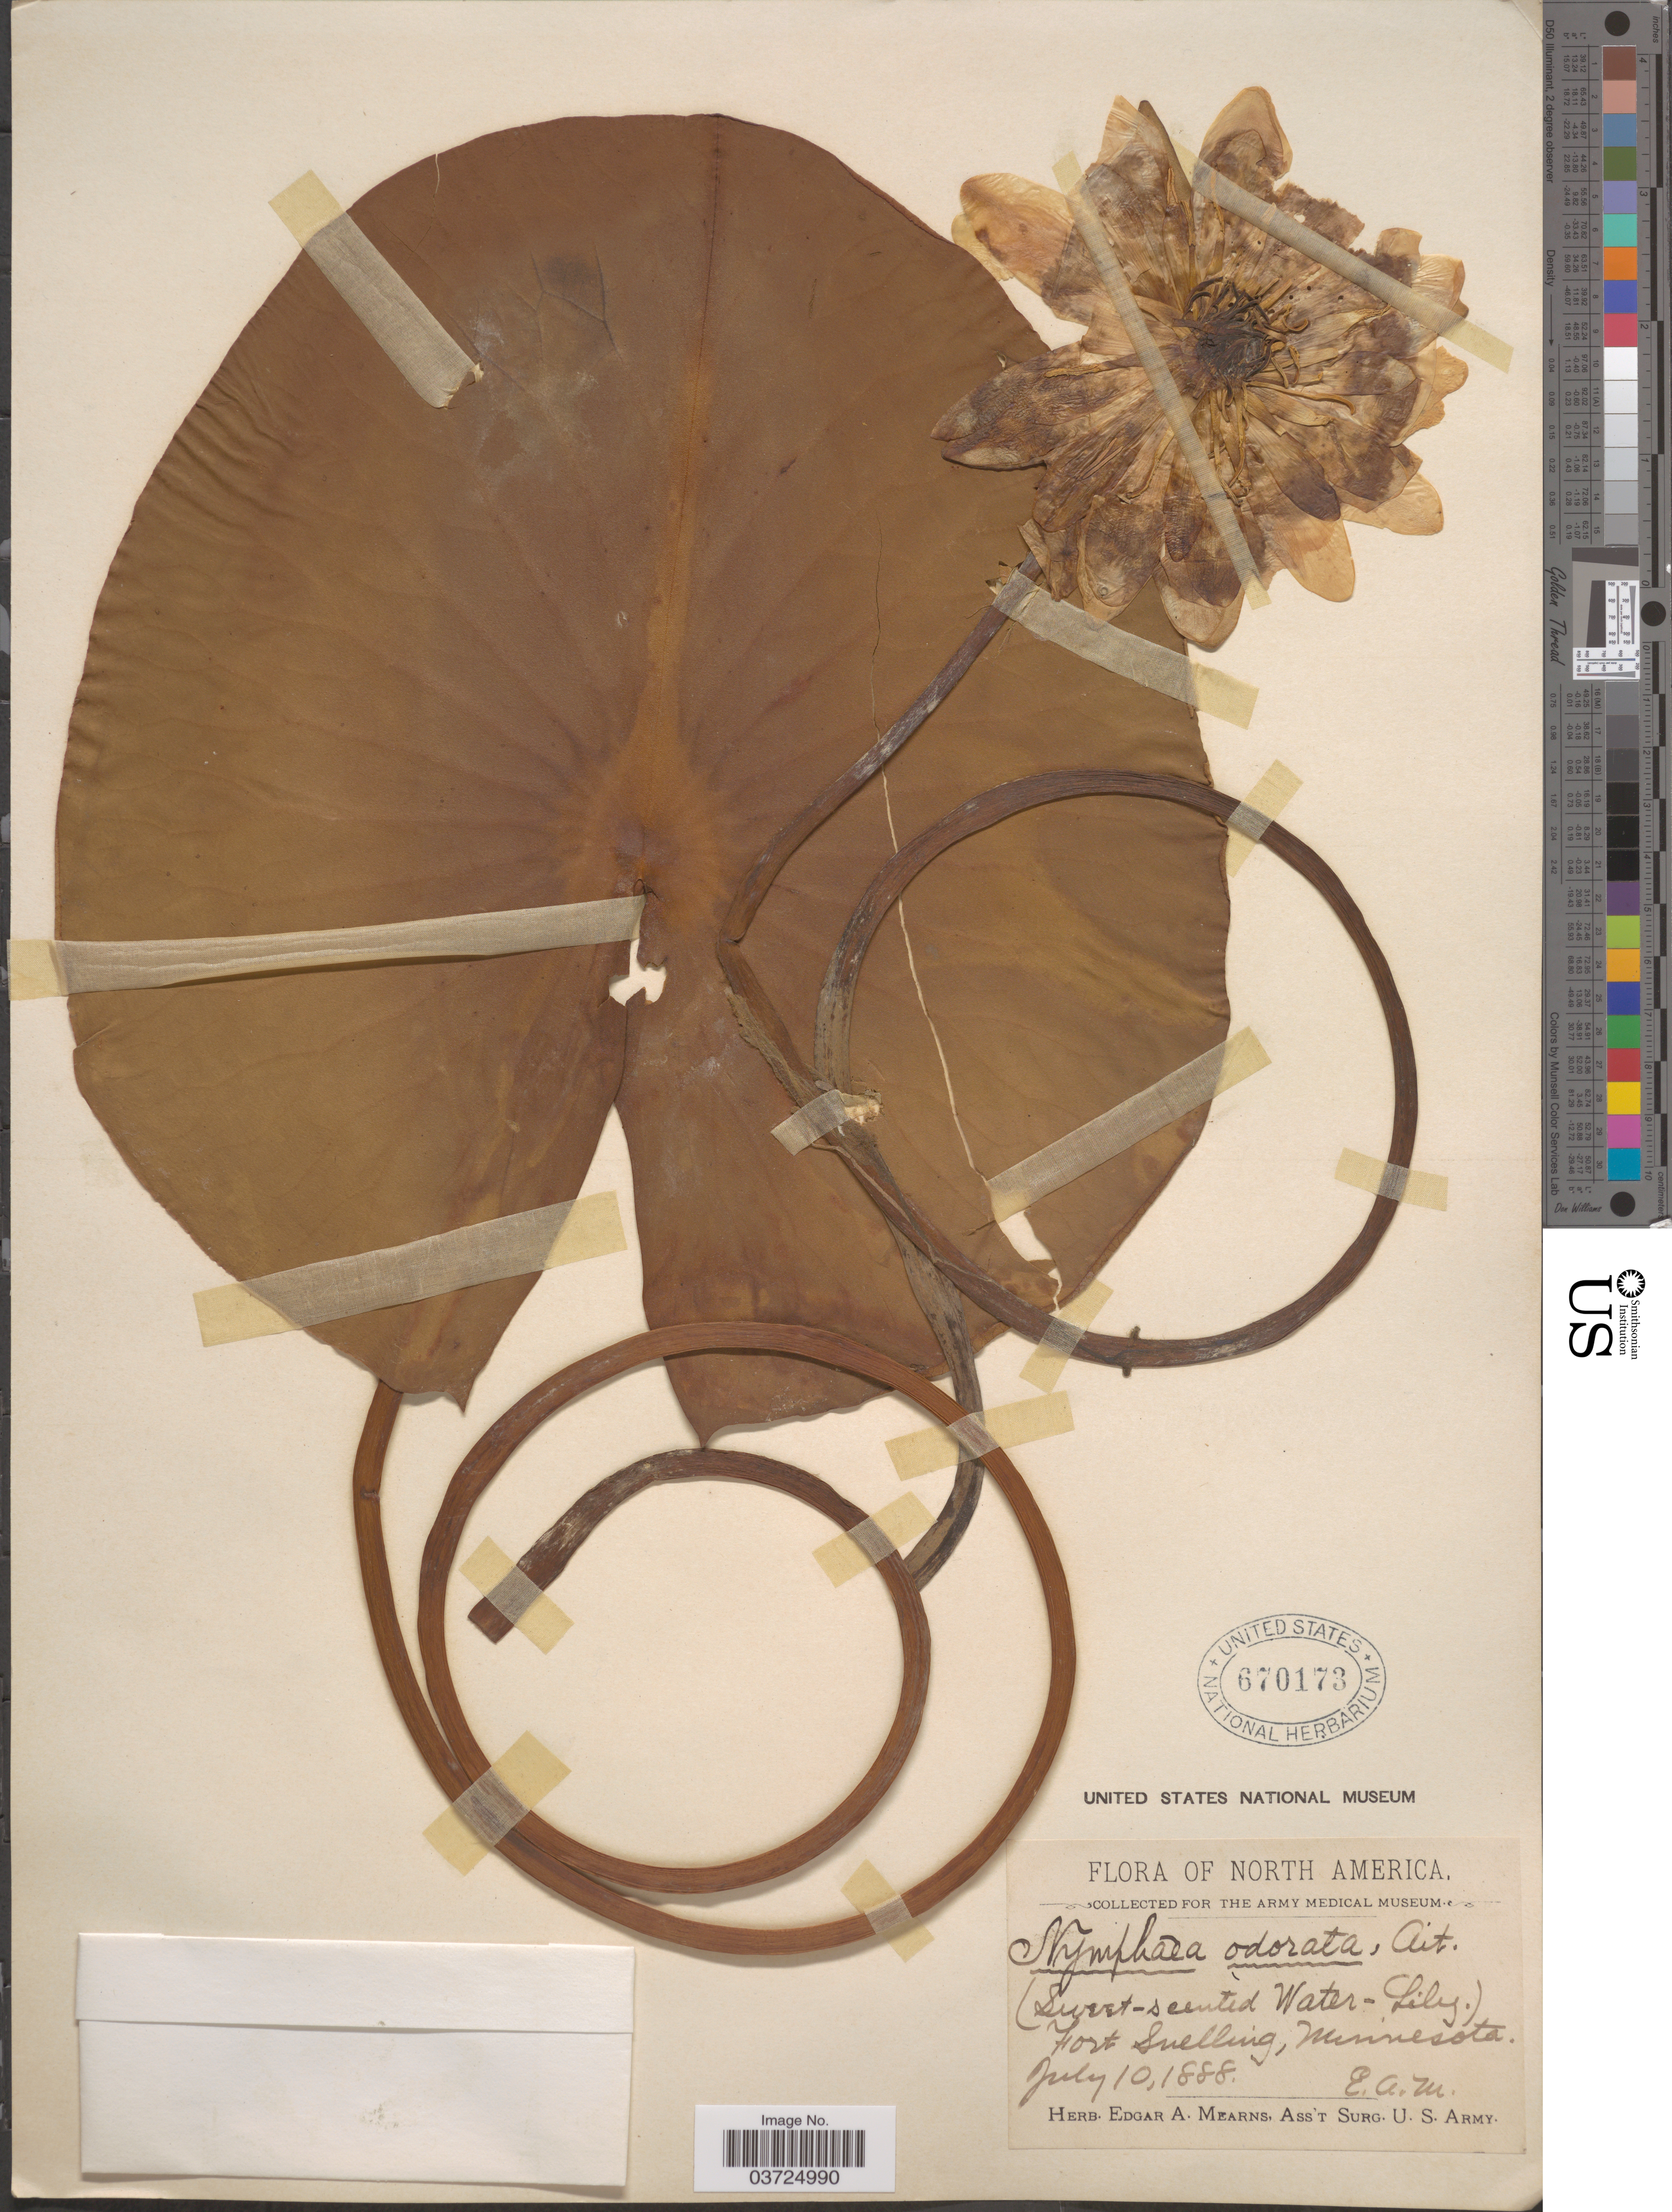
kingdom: Plantae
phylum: Tracheophyta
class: Magnoliopsida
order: Nymphaeales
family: Nymphaeaceae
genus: Nymphaea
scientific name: Nymphaea odorata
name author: Aiton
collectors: E. A. Mearns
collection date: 1888-07-10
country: United States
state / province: Minnesota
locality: Fort Snelling.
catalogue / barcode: US 670173